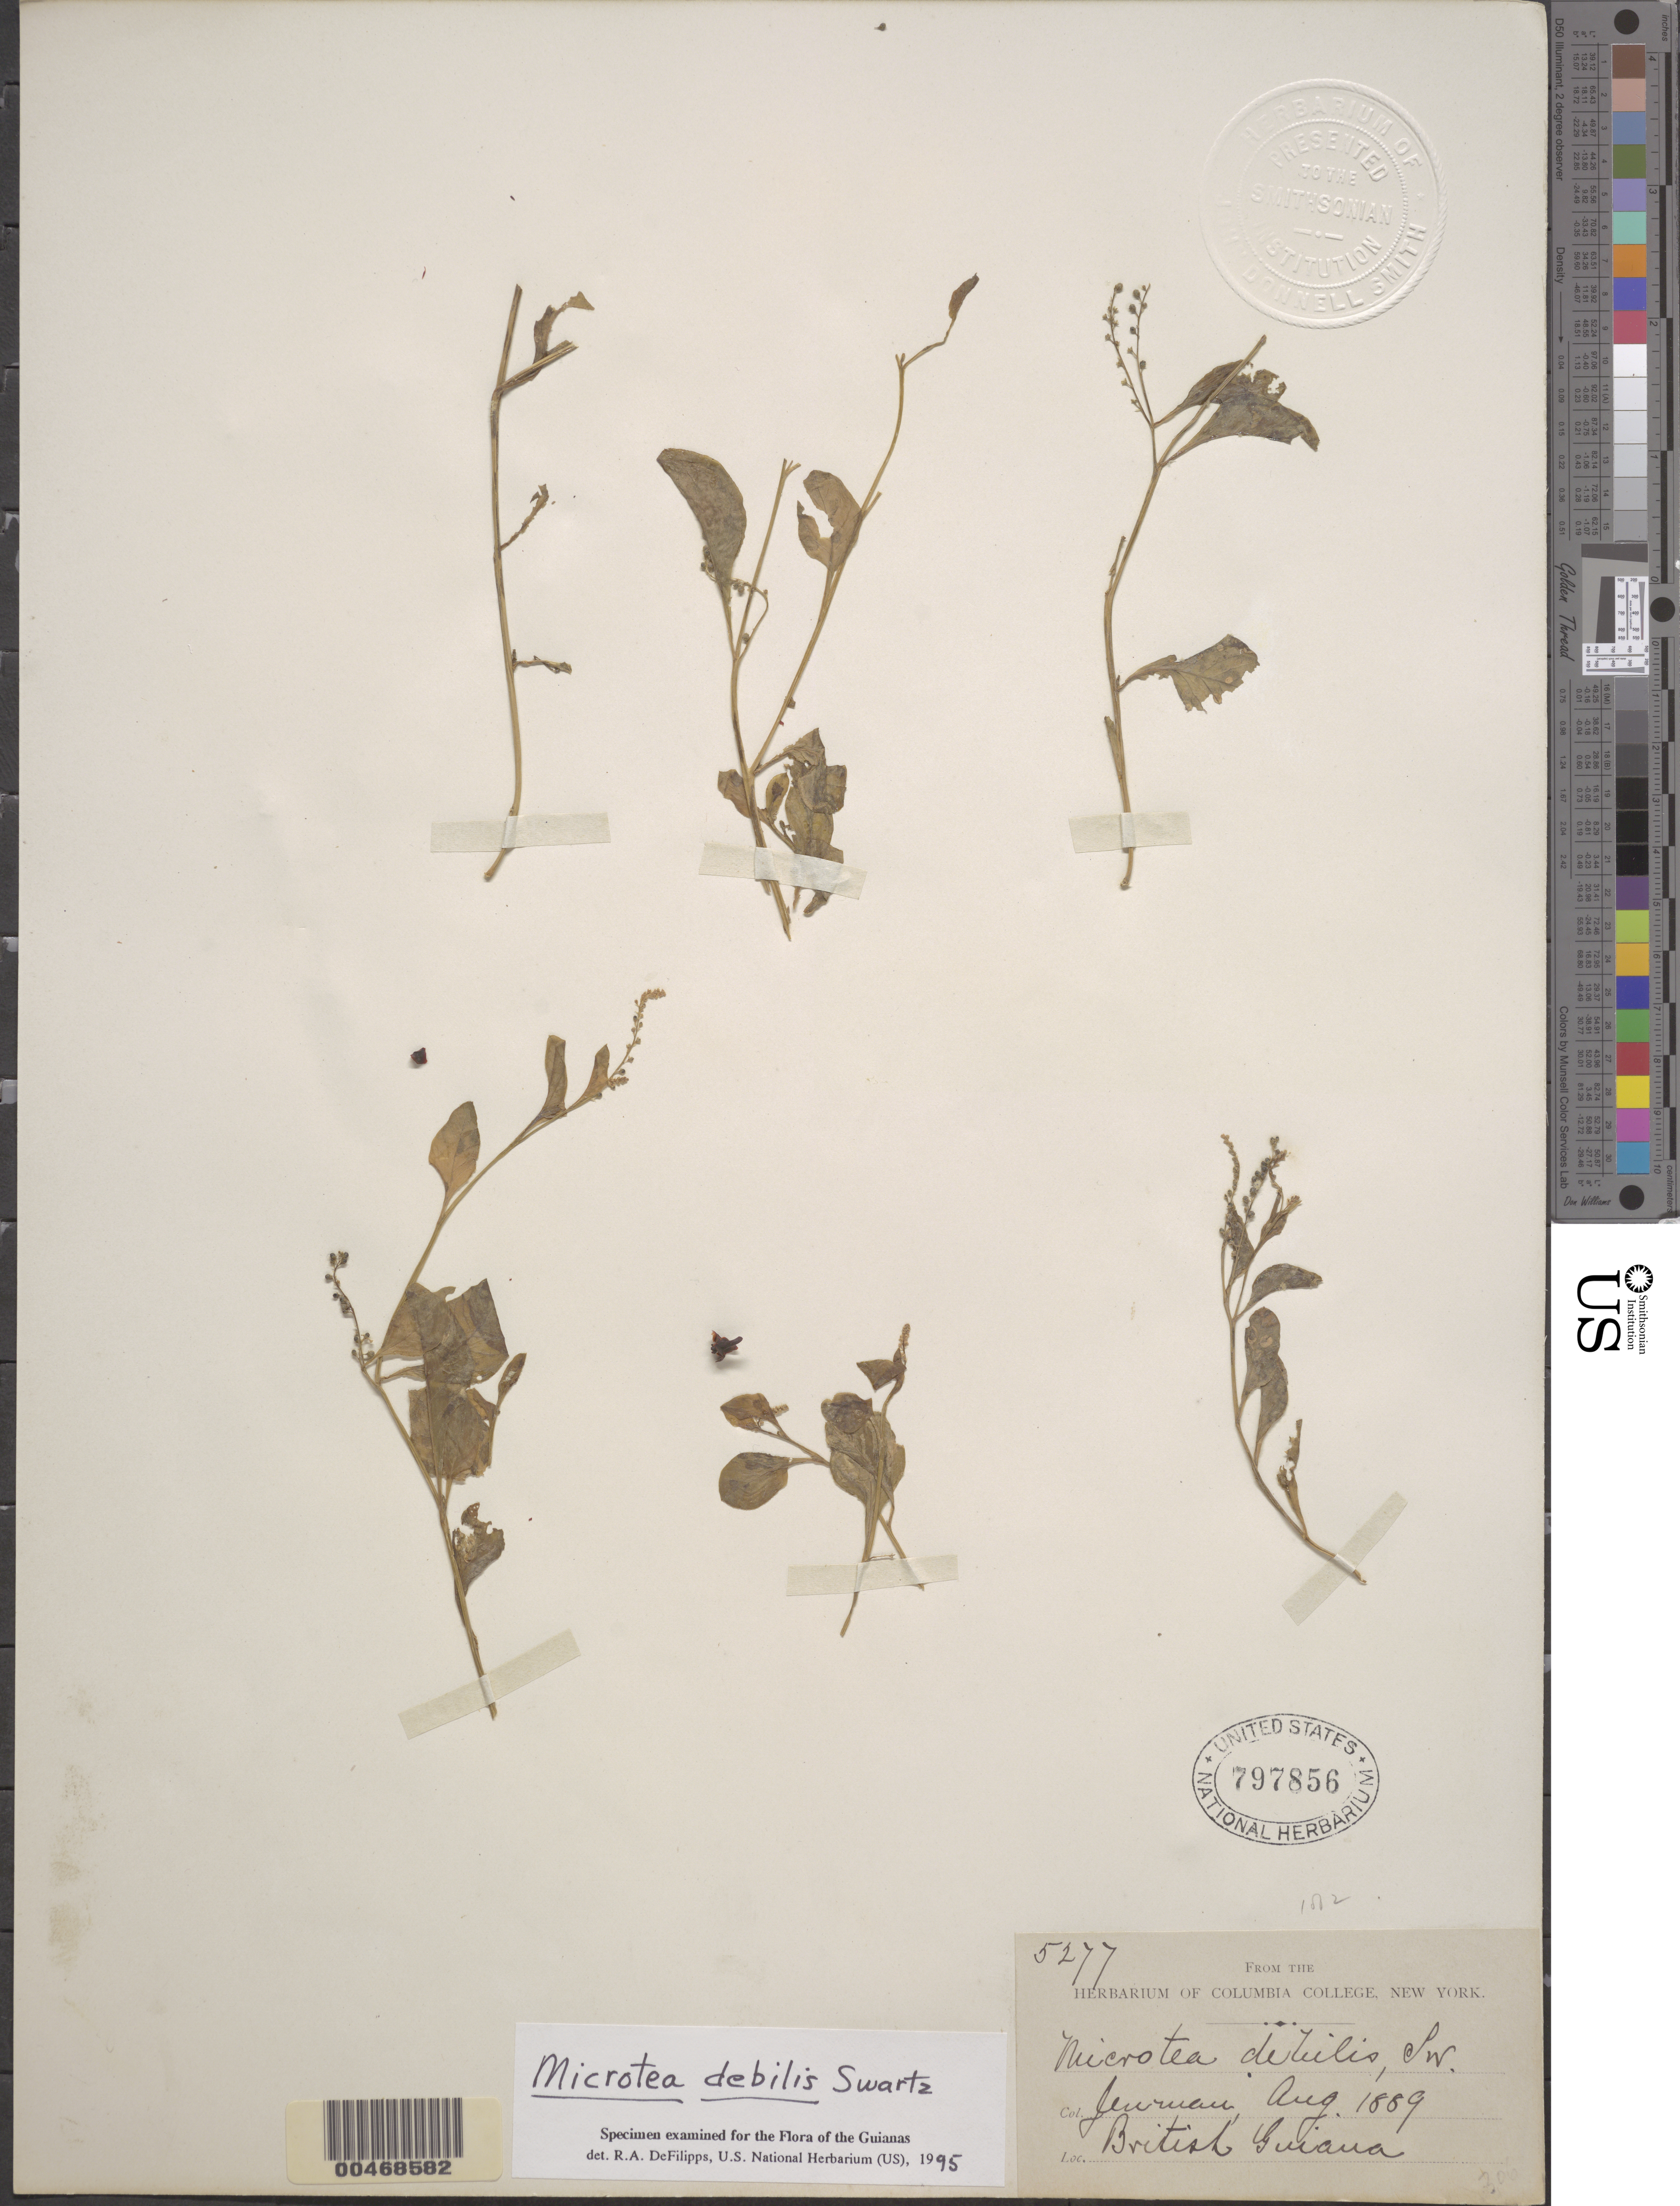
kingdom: Plantae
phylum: Tracheophyta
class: Magnoliopsida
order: Caryophyllales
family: Microteaceae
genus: Microtea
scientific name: Microtea debilis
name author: Sw.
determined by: DeFilipps, R. A.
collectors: G. S. Jenman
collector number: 5277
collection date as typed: August 1889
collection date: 1889-08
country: Guyana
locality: Mazaruni R.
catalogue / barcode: US 797856